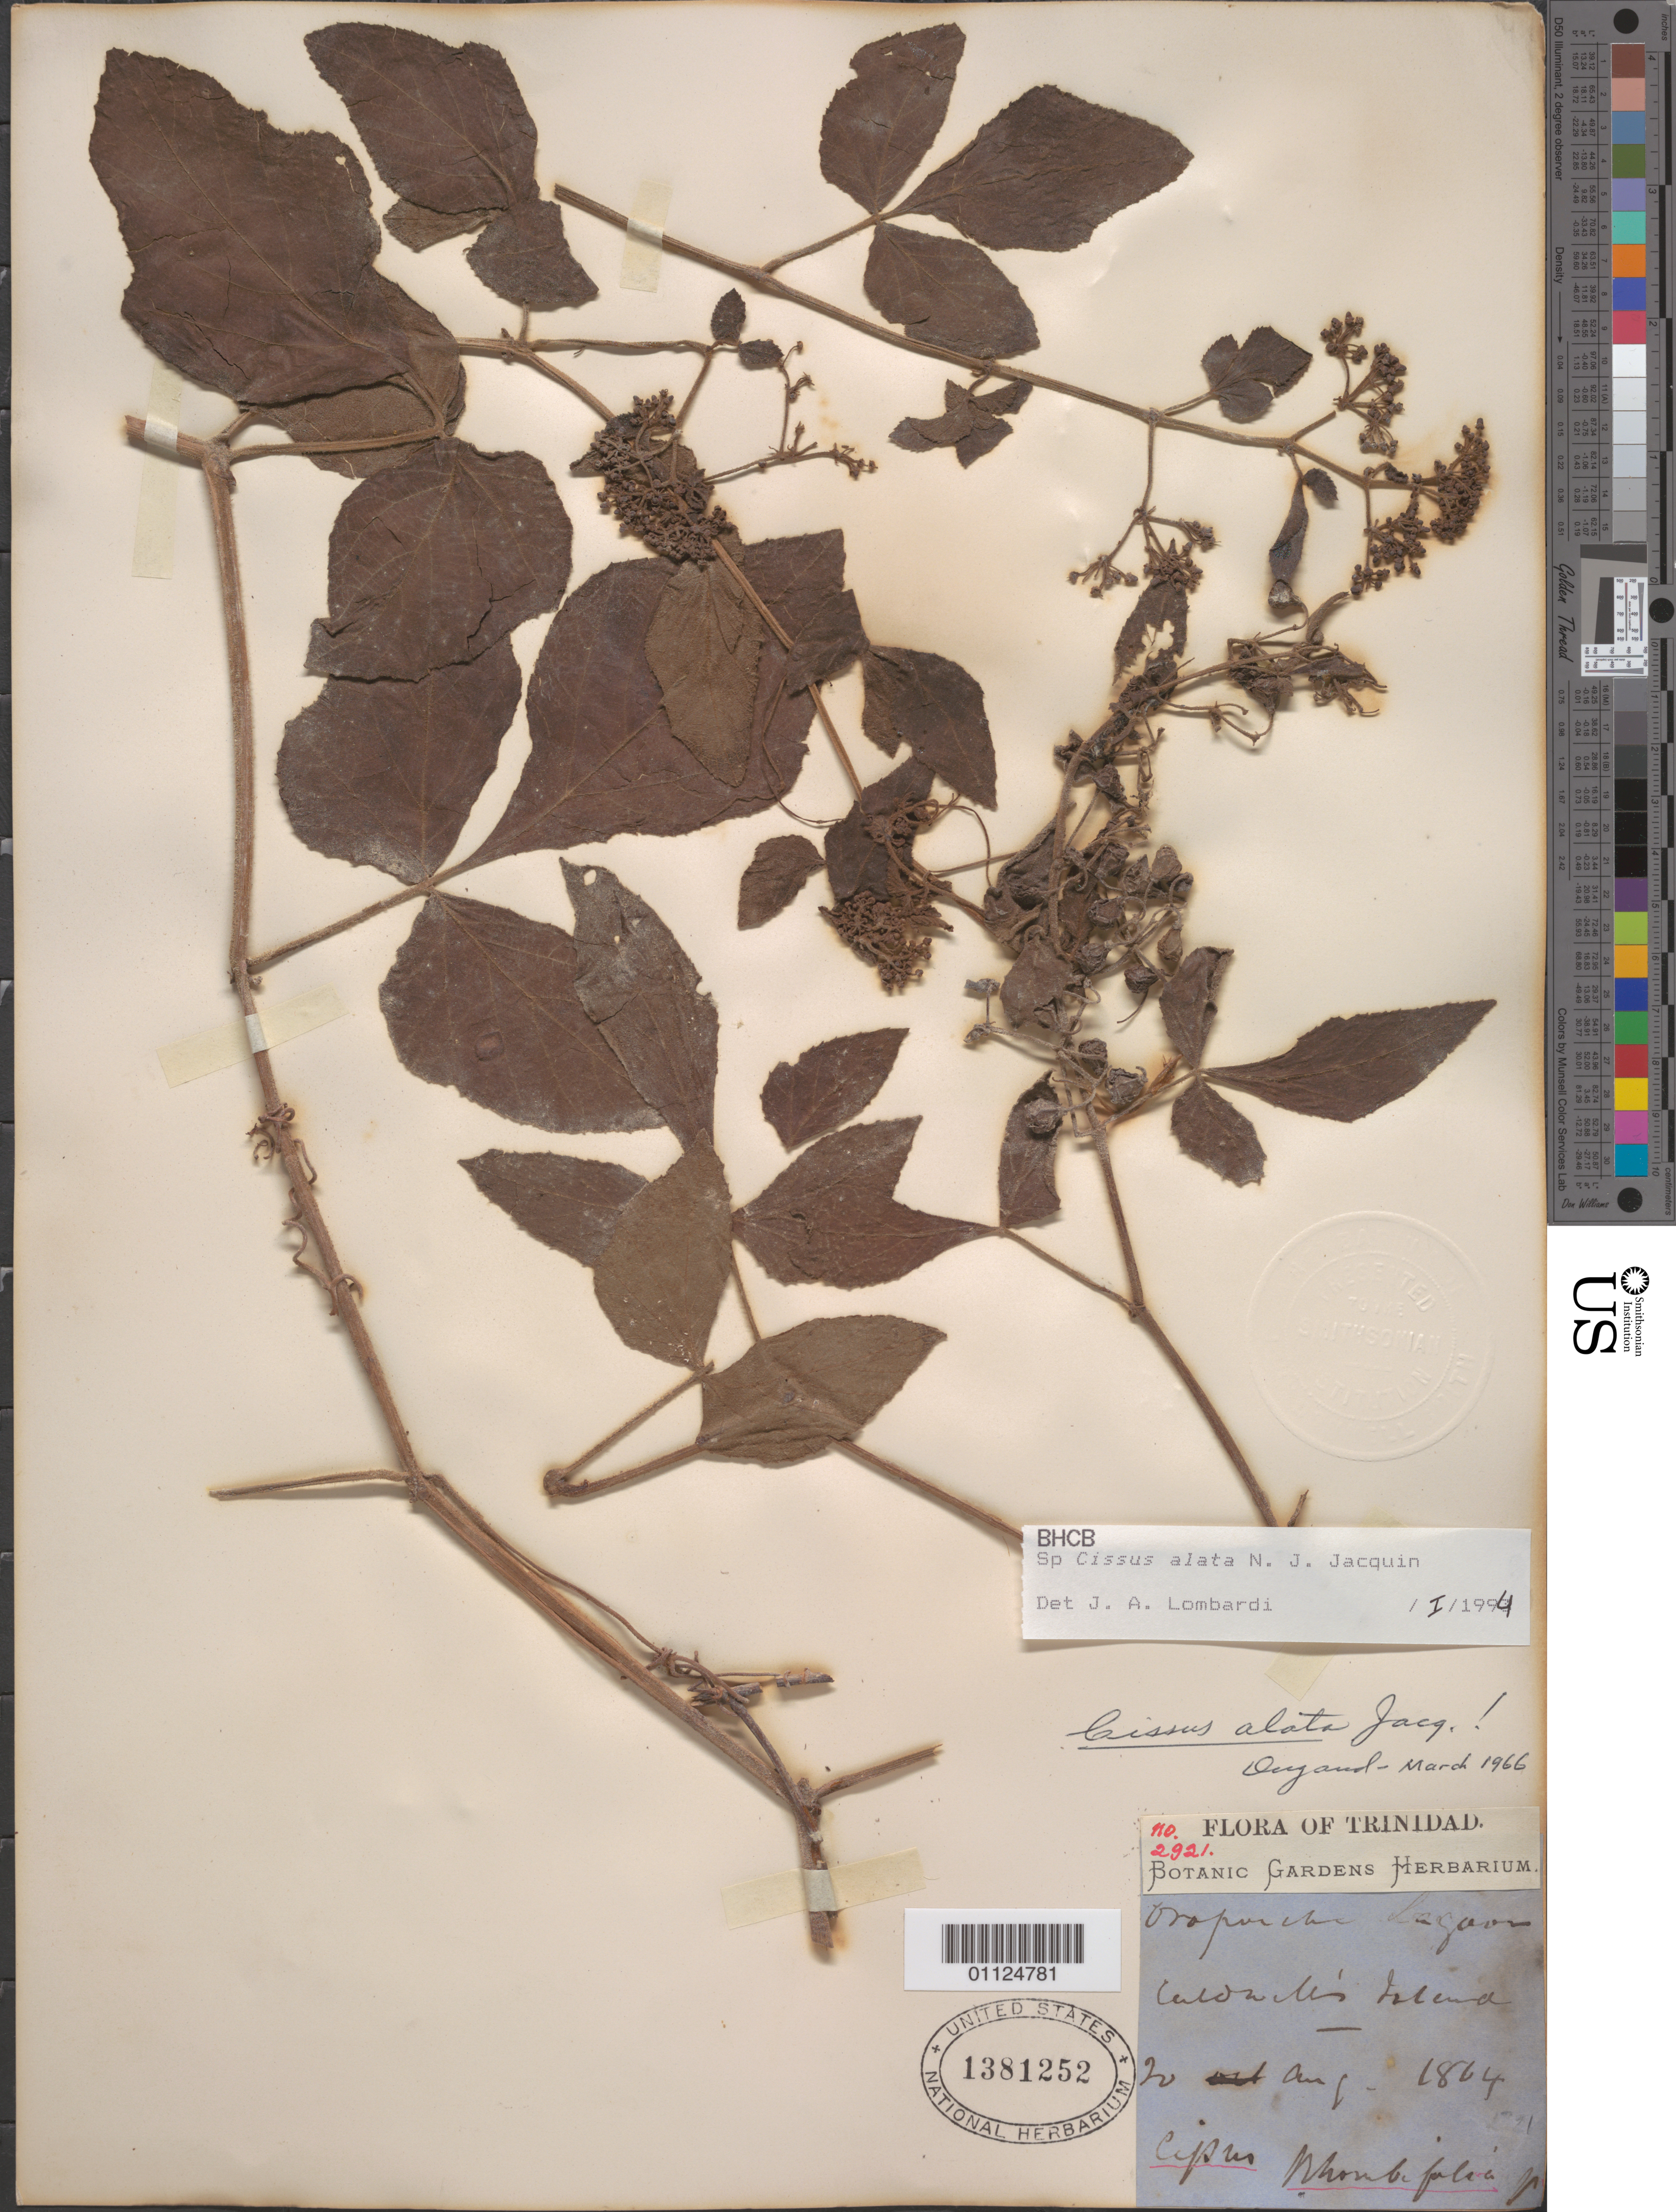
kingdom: Plantae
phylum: Tracheophyta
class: Magnoliopsida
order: Vitales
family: Vitaceae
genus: Cissus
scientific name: Cissus alata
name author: Jacq.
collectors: United States Botanic Garden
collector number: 2921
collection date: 1864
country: Trinidad and Tobago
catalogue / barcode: US 1381252